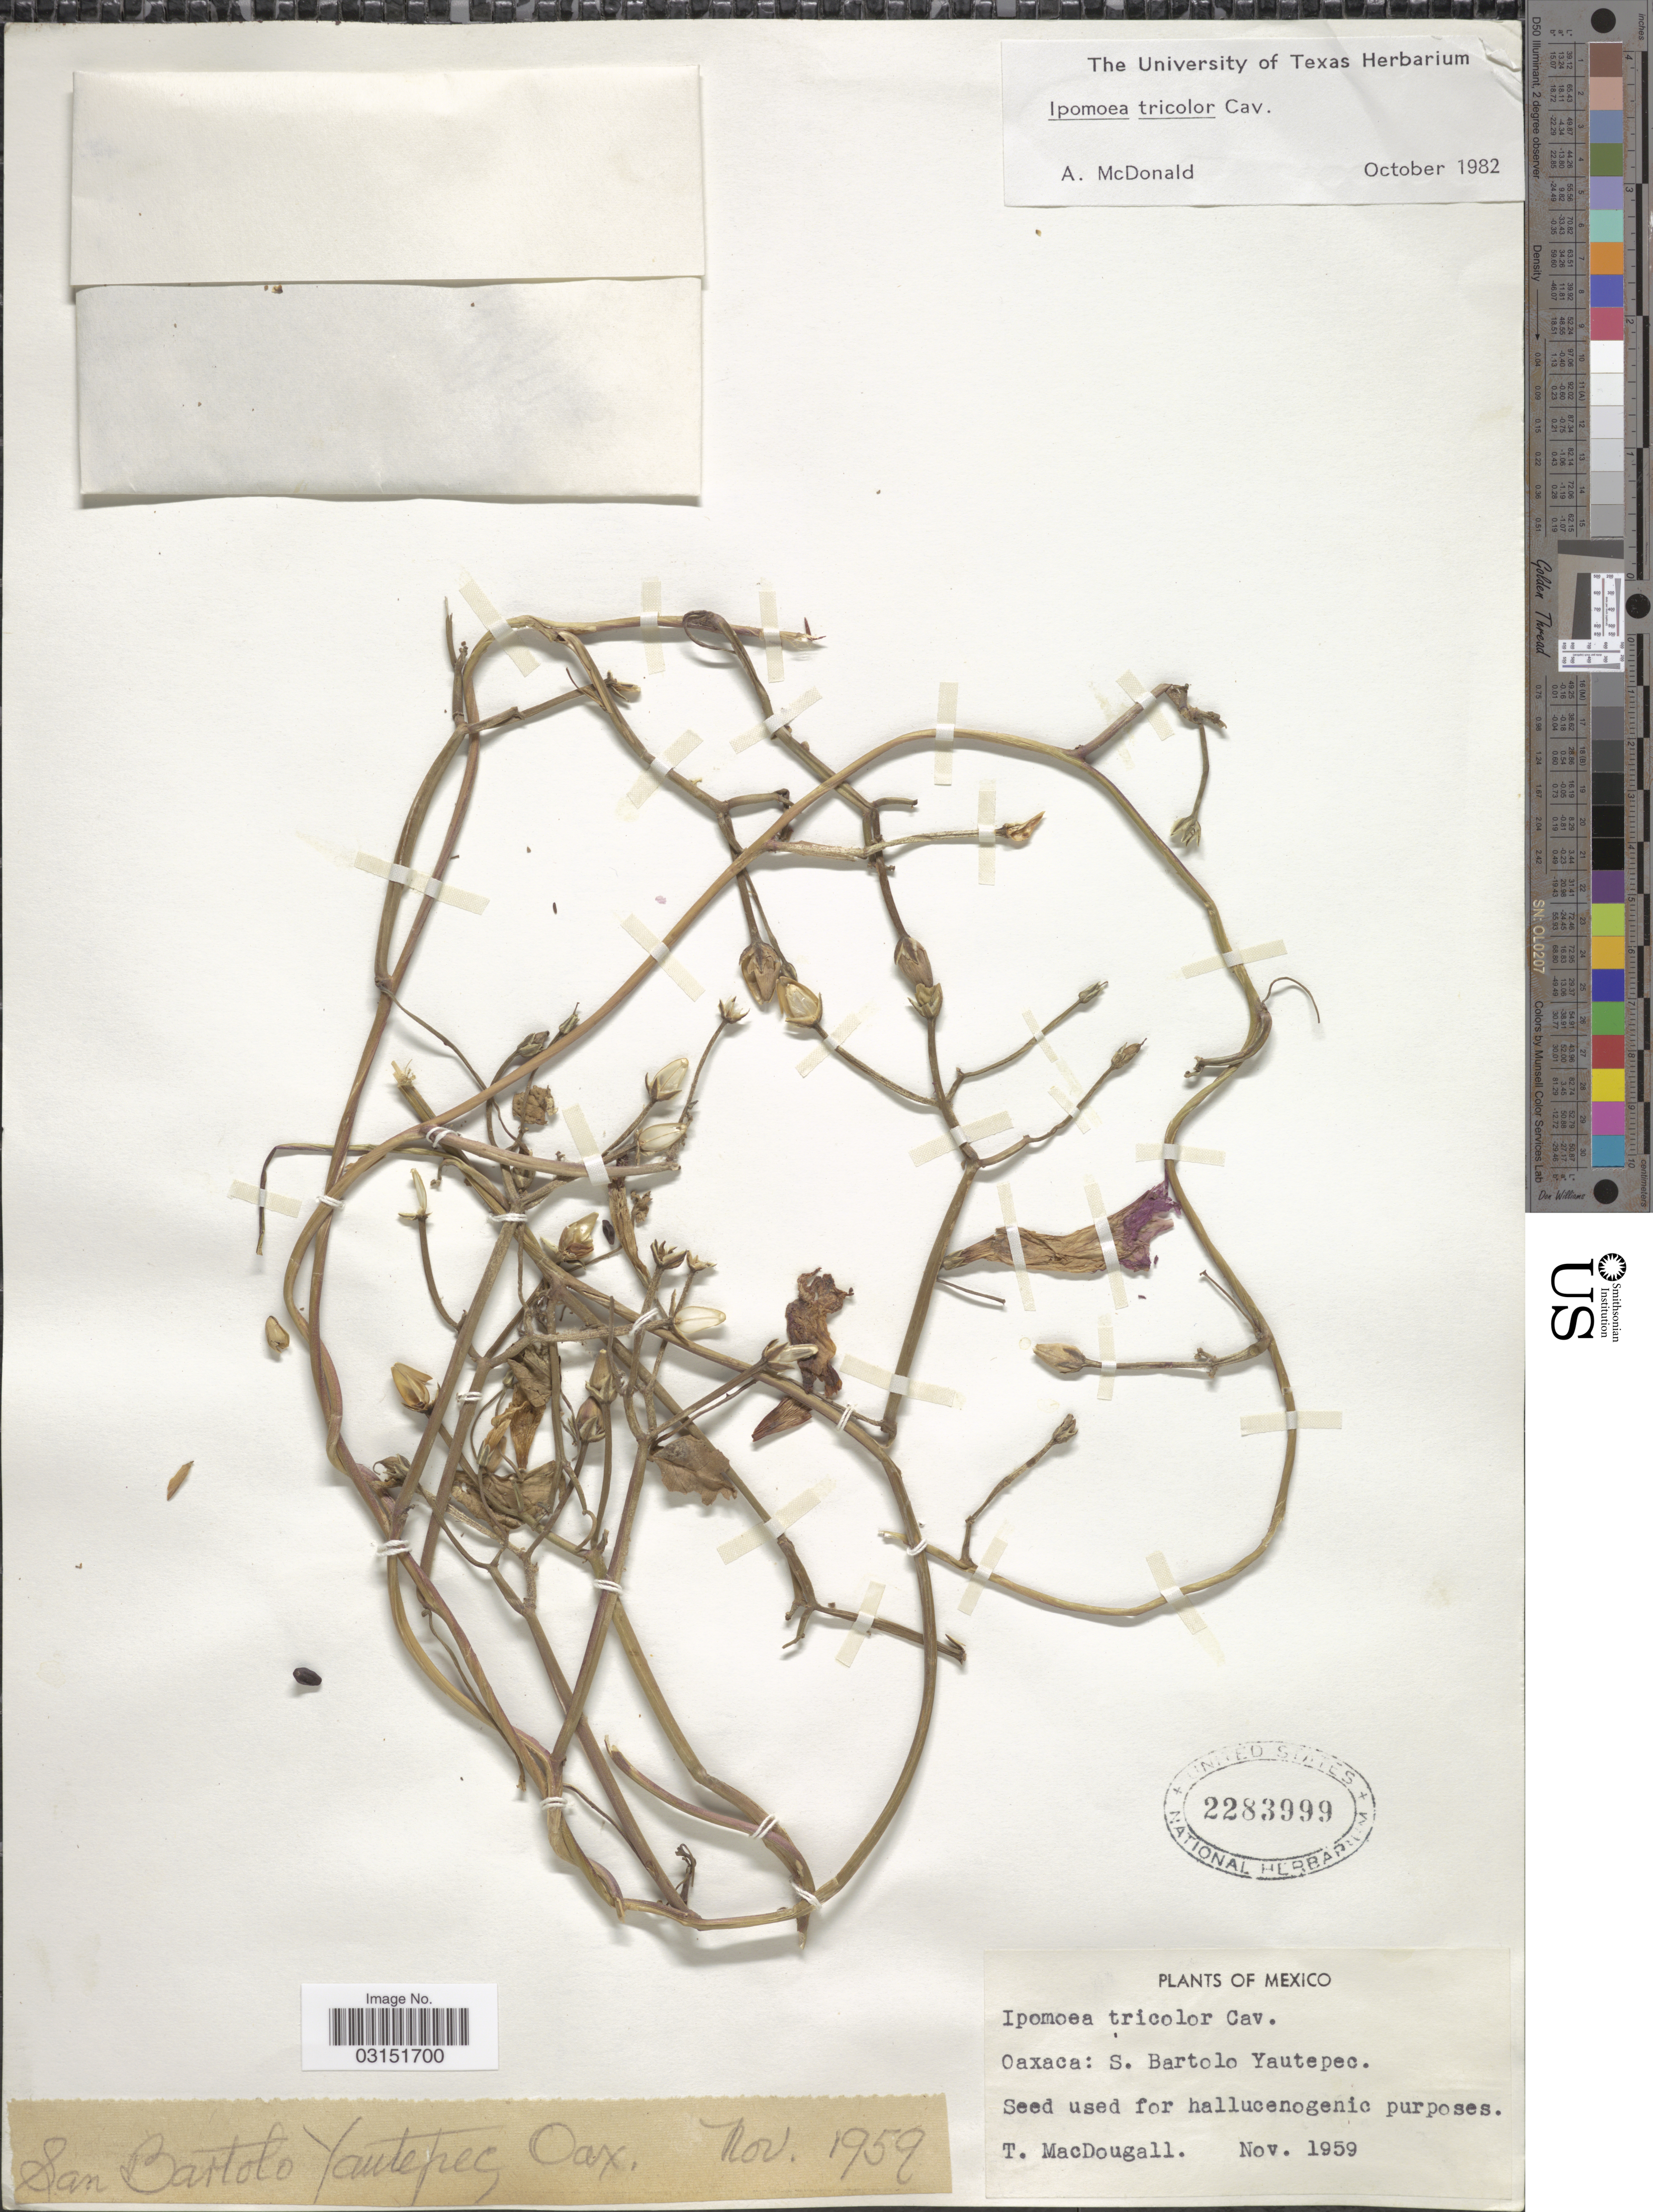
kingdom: Plantae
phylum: Tracheophyta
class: Magnoliopsida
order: Solanales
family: Convolvulaceae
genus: Ipomoea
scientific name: Ipomoea tricolor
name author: Cav.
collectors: T. B. MacDougall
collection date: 1959-11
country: Mexico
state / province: Oaxaca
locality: S. Bartolo Yautepec.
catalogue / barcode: US 2283999